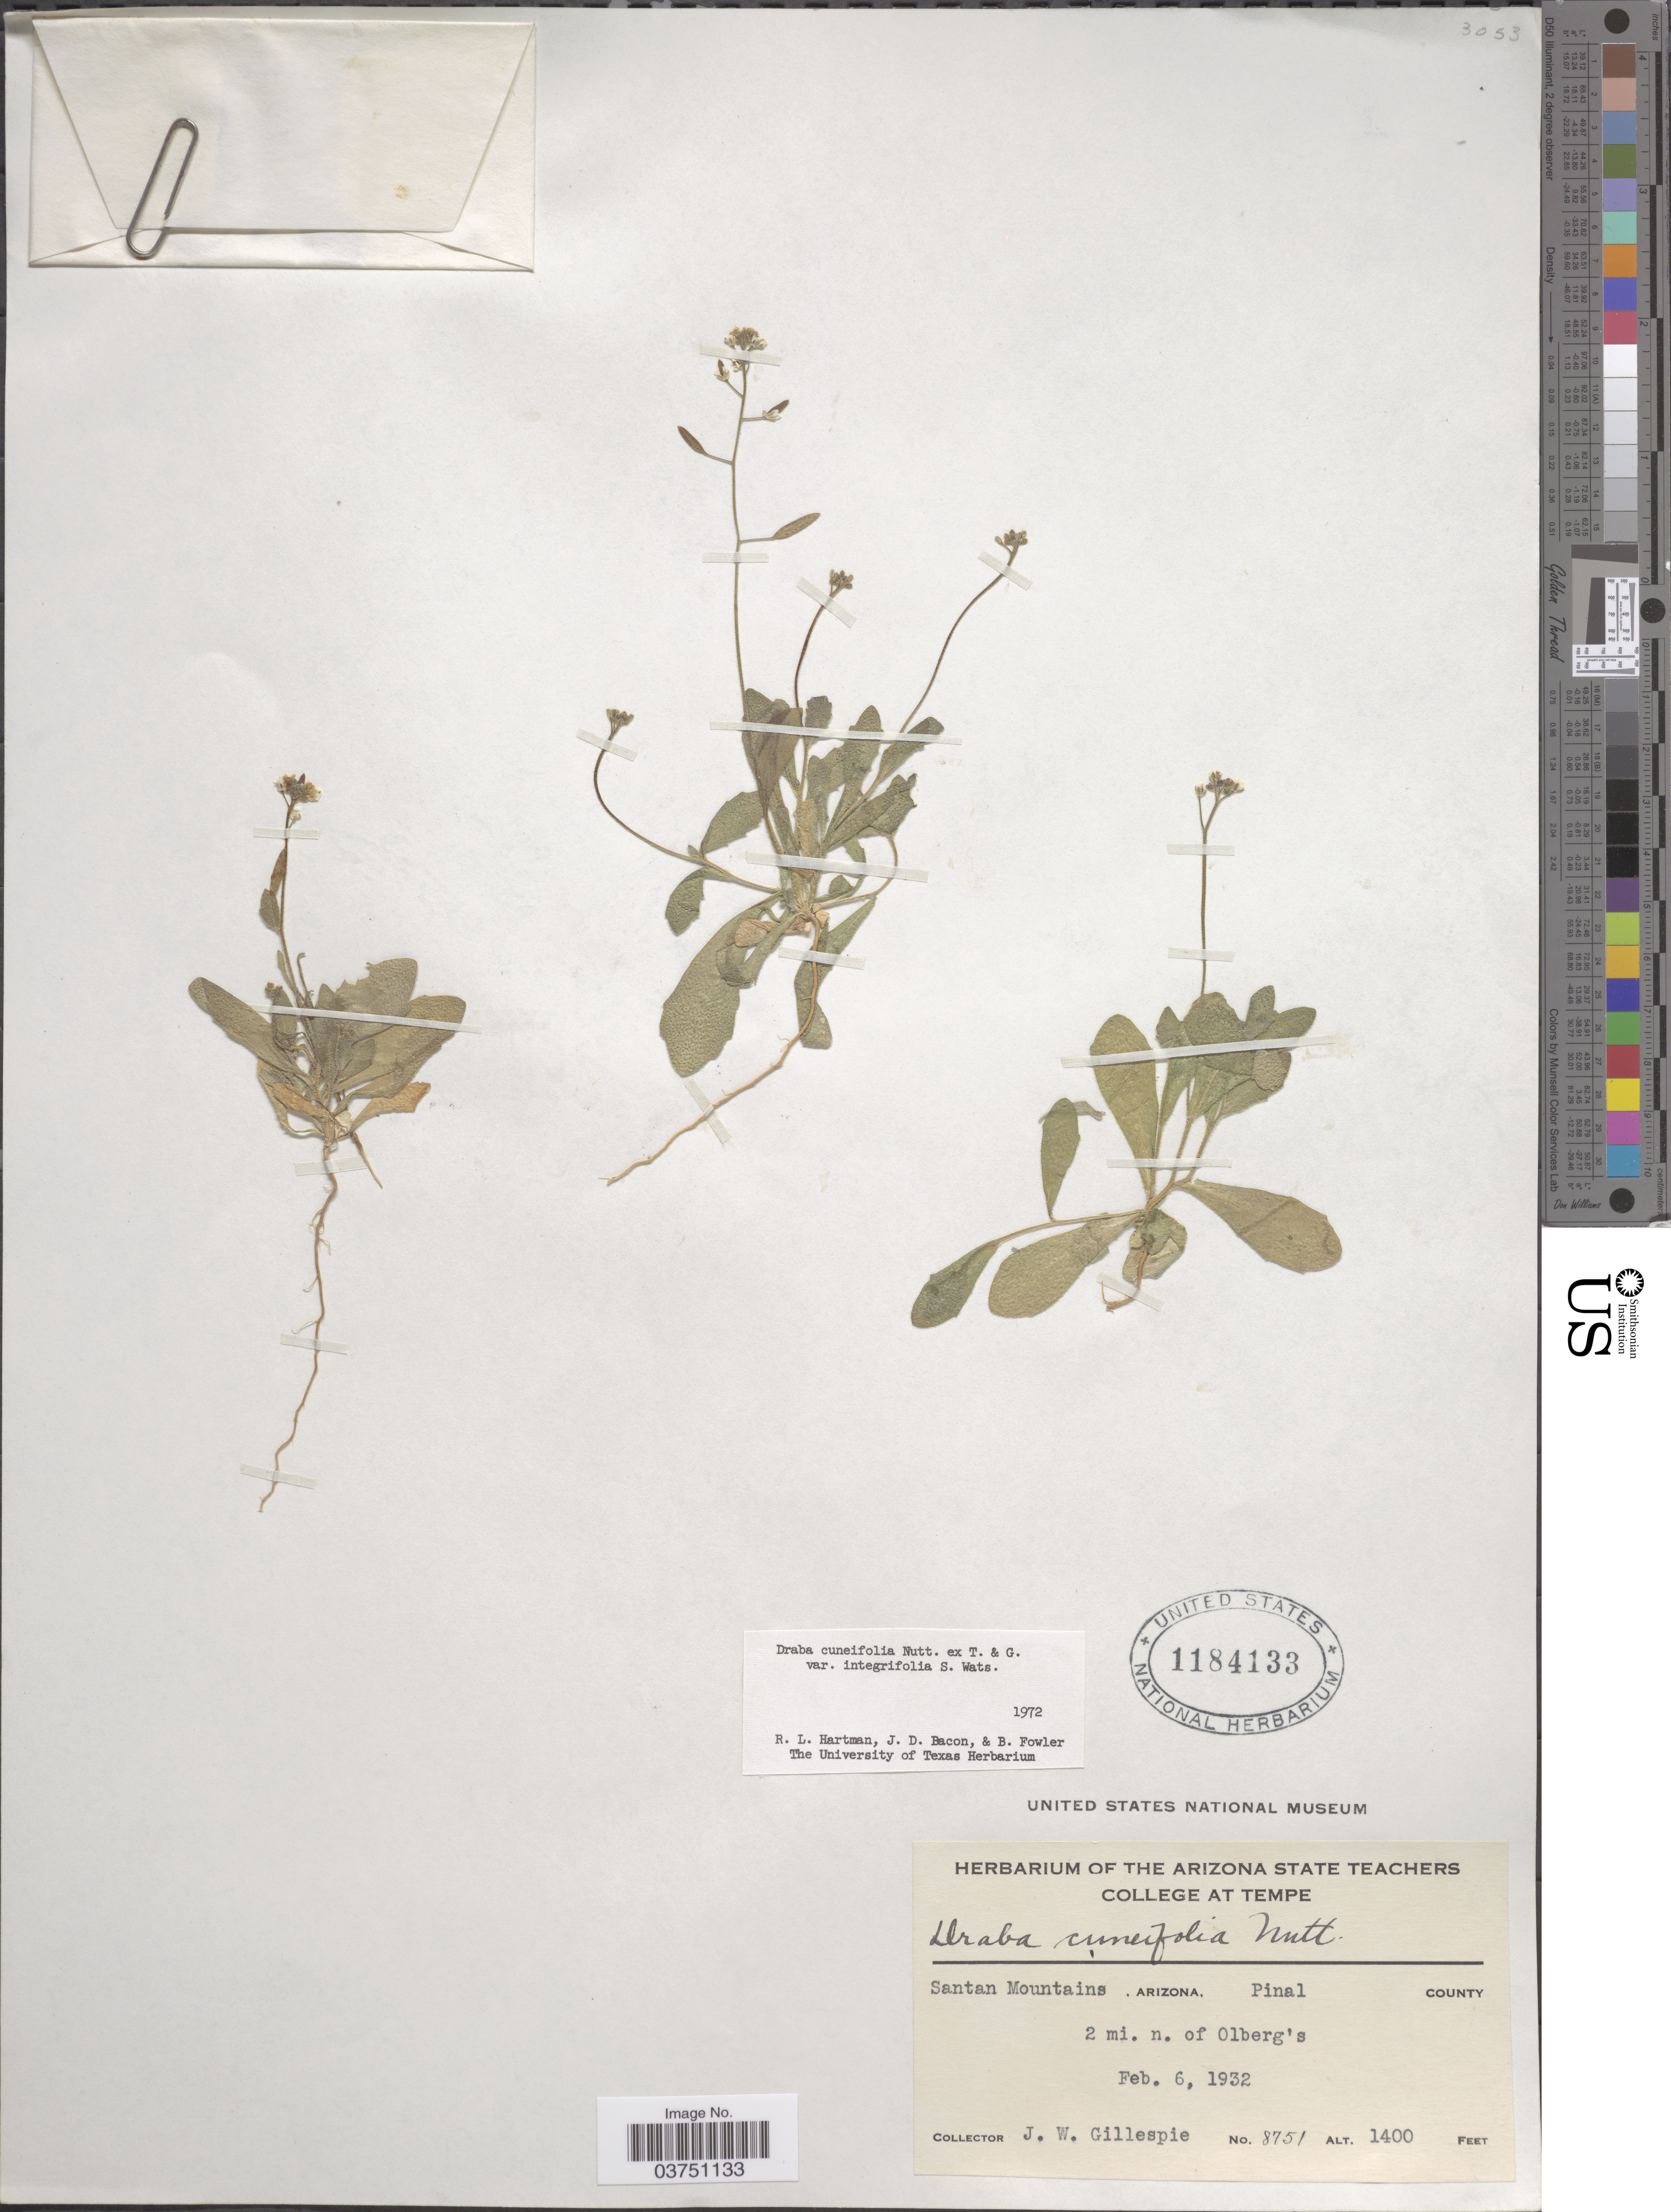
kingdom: Plantae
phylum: Tracheophyta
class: Magnoliopsida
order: Brassicales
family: Brassicaceae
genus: Draba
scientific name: Draba cuneifolia var. integrifolia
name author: S. Watson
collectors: J. W. Gillespie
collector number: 8751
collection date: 1932-02-06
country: United States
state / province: Arizona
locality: Santan Mountains, Pinal County. 2 mi. n. of Olberg's.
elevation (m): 427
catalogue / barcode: US 1184133